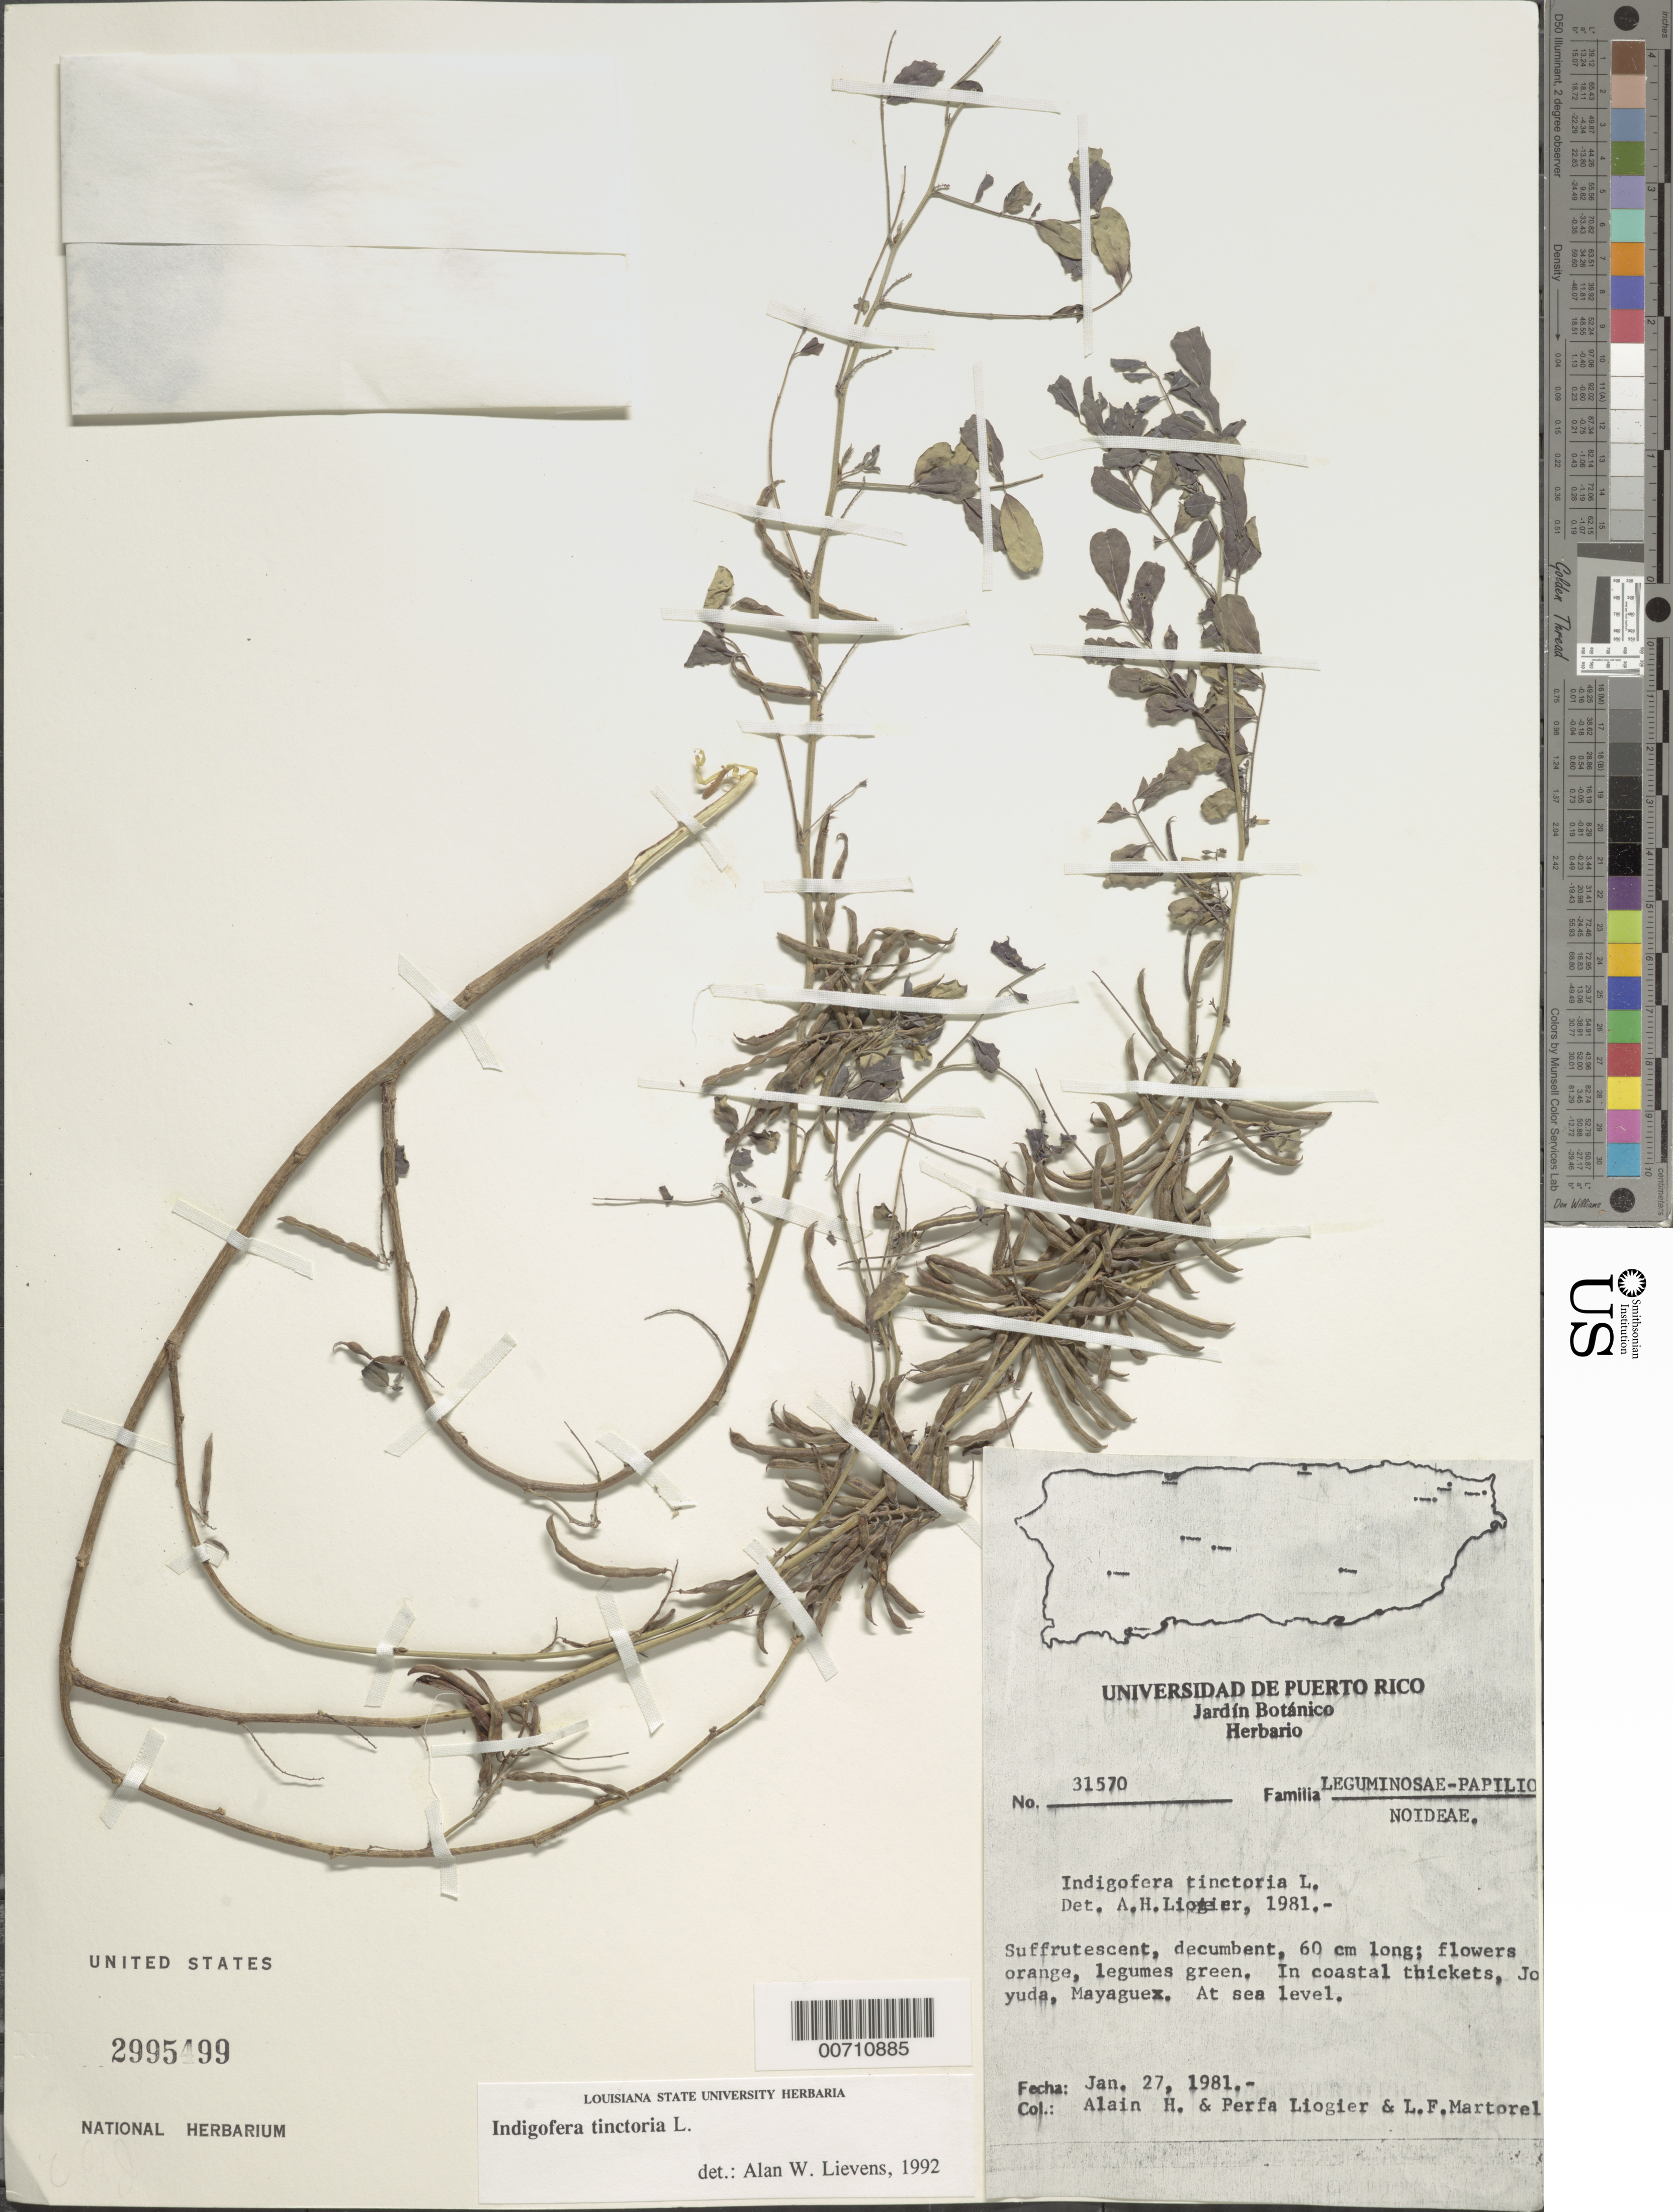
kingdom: Plantae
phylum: Tracheophyta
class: Magnoliopsida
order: Fabales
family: Fabaceae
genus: Indigofera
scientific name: Indigofera tinctoria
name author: L.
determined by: Liogier, Alain H.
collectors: A. H. Liogier, M. P. Liogier & L. Martorell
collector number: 31570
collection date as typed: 27 Jan 1981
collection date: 1981-01-27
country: Puerto Rico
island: Greater Antilles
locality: Mayaguez, Joyuda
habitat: In coastal thicket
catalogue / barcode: US 2995499